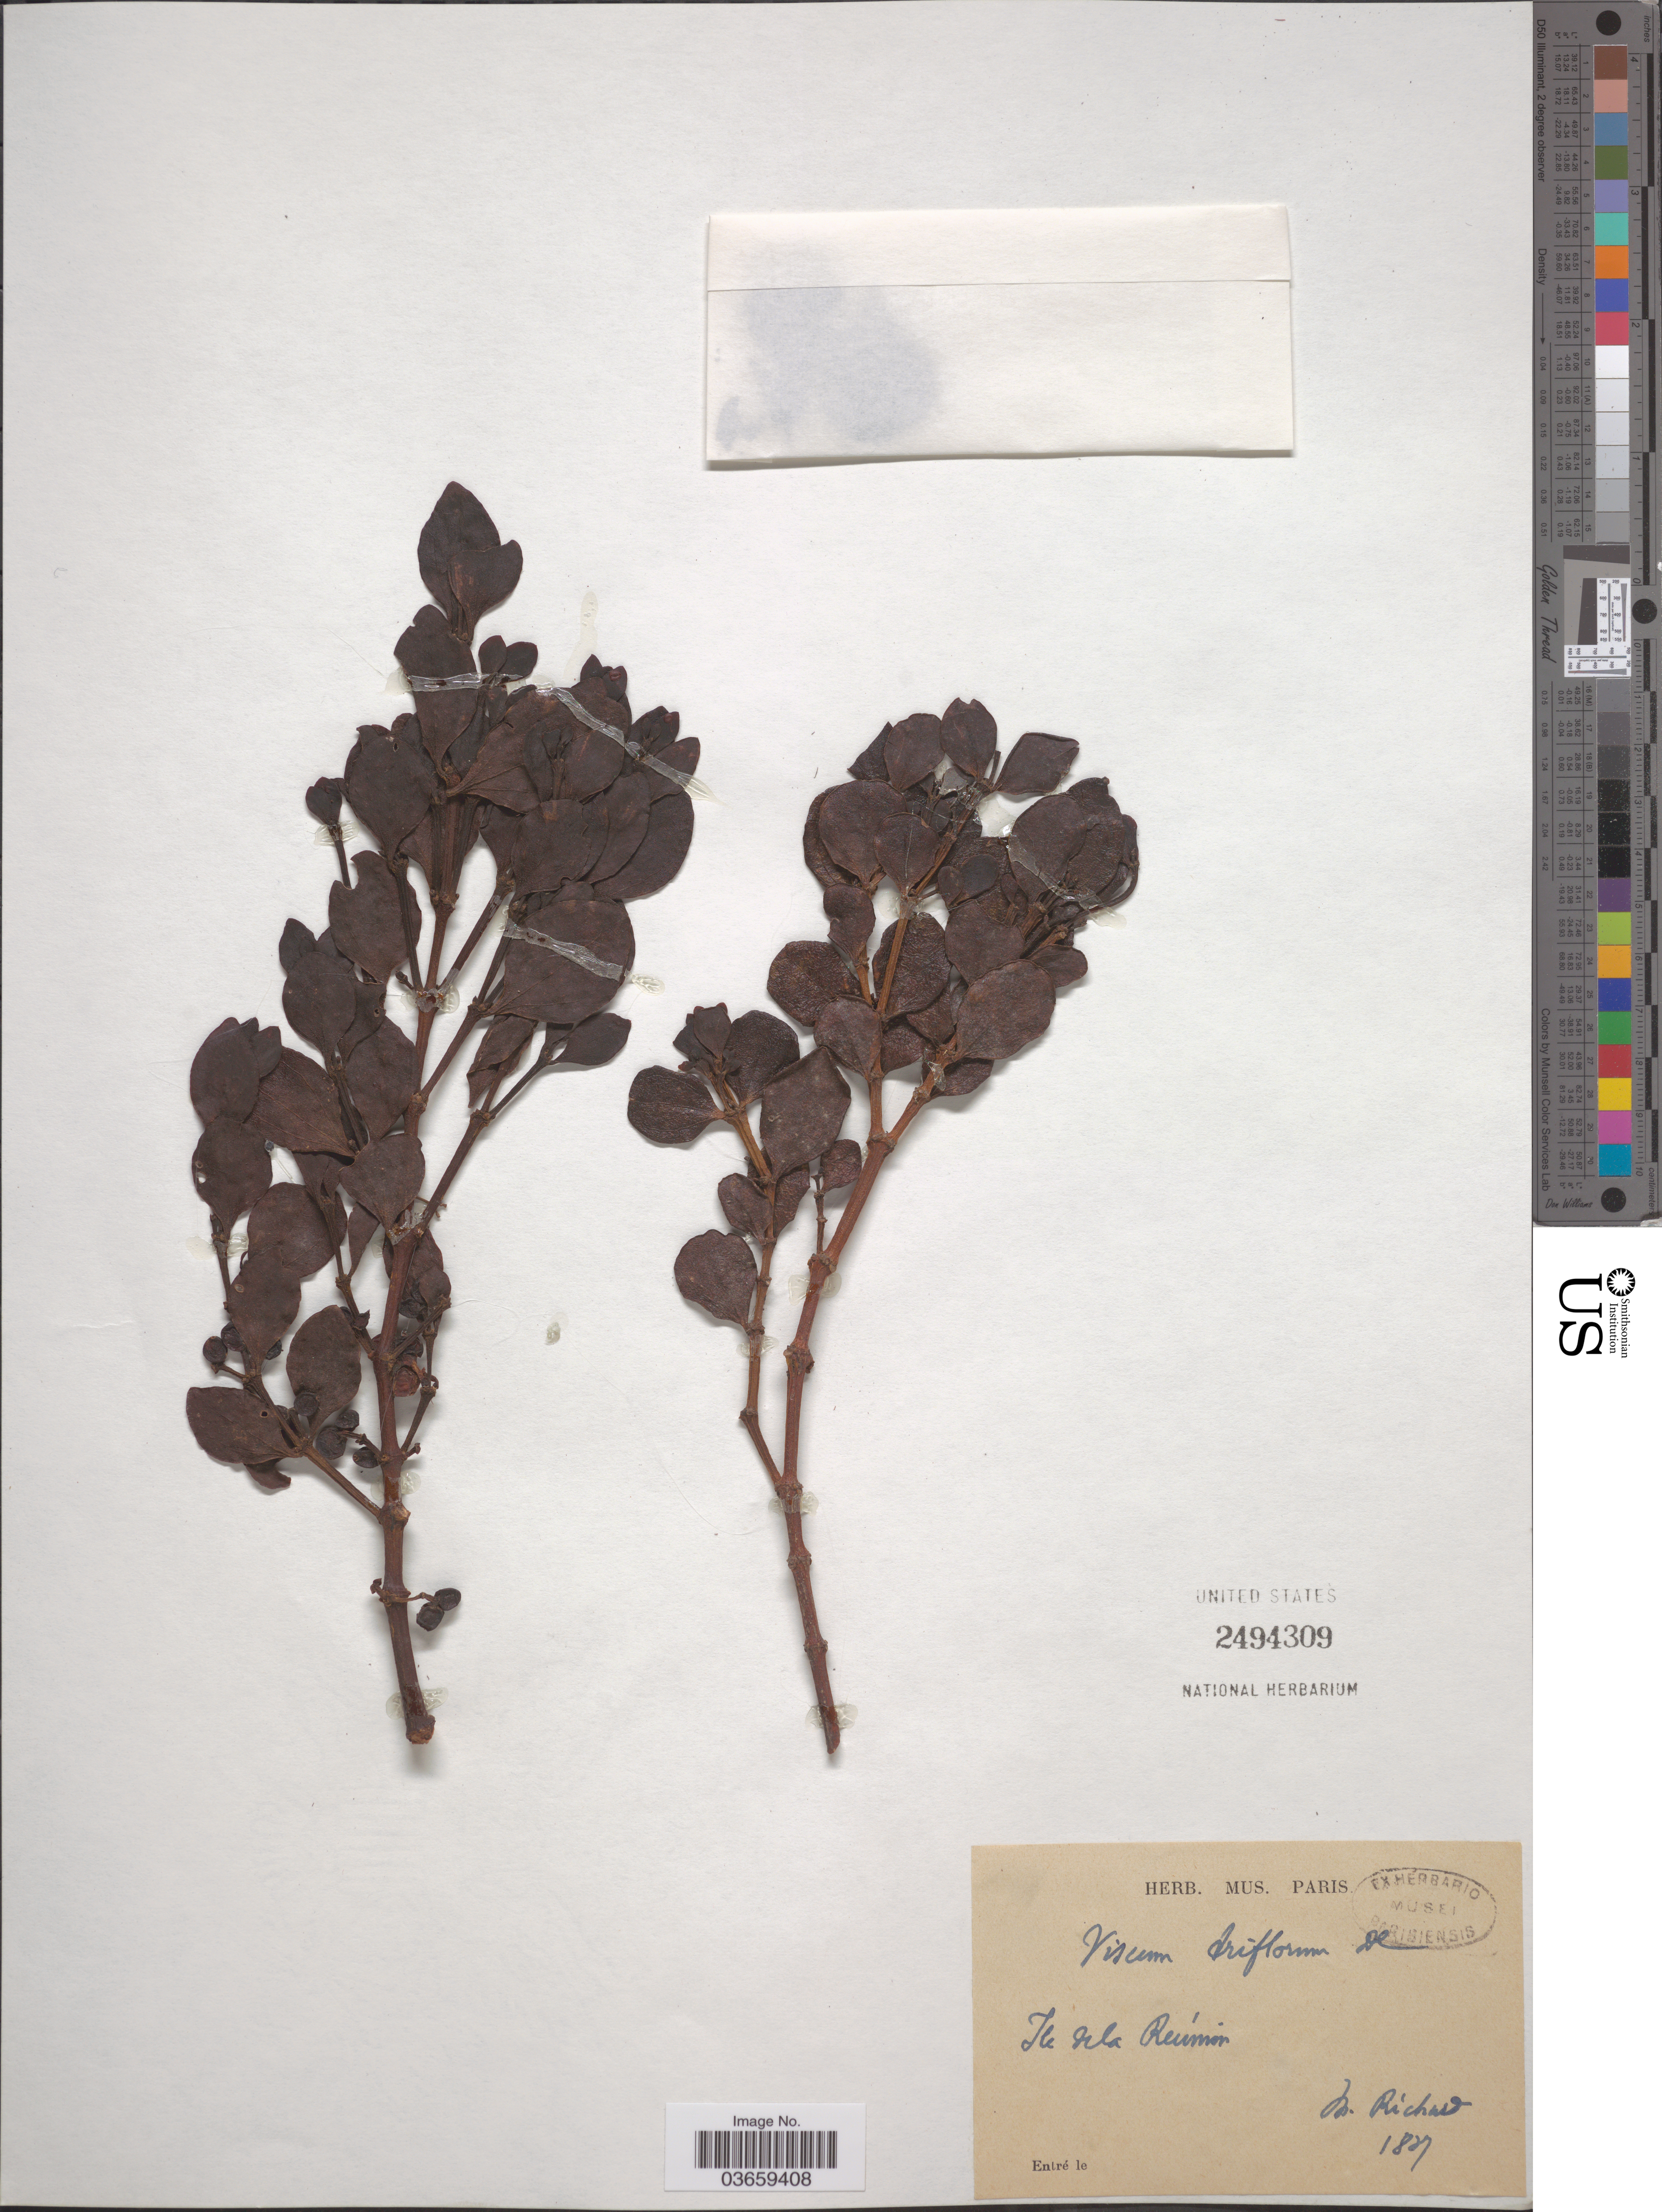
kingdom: Plantae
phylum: Tracheophyta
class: Magnoliopsida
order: Santalales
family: Viscaceae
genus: Viscum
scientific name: Viscum triflorum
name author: DC.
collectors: M. Richard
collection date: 1827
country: Reunion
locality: Ile de la Reúnion.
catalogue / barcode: US 2494309